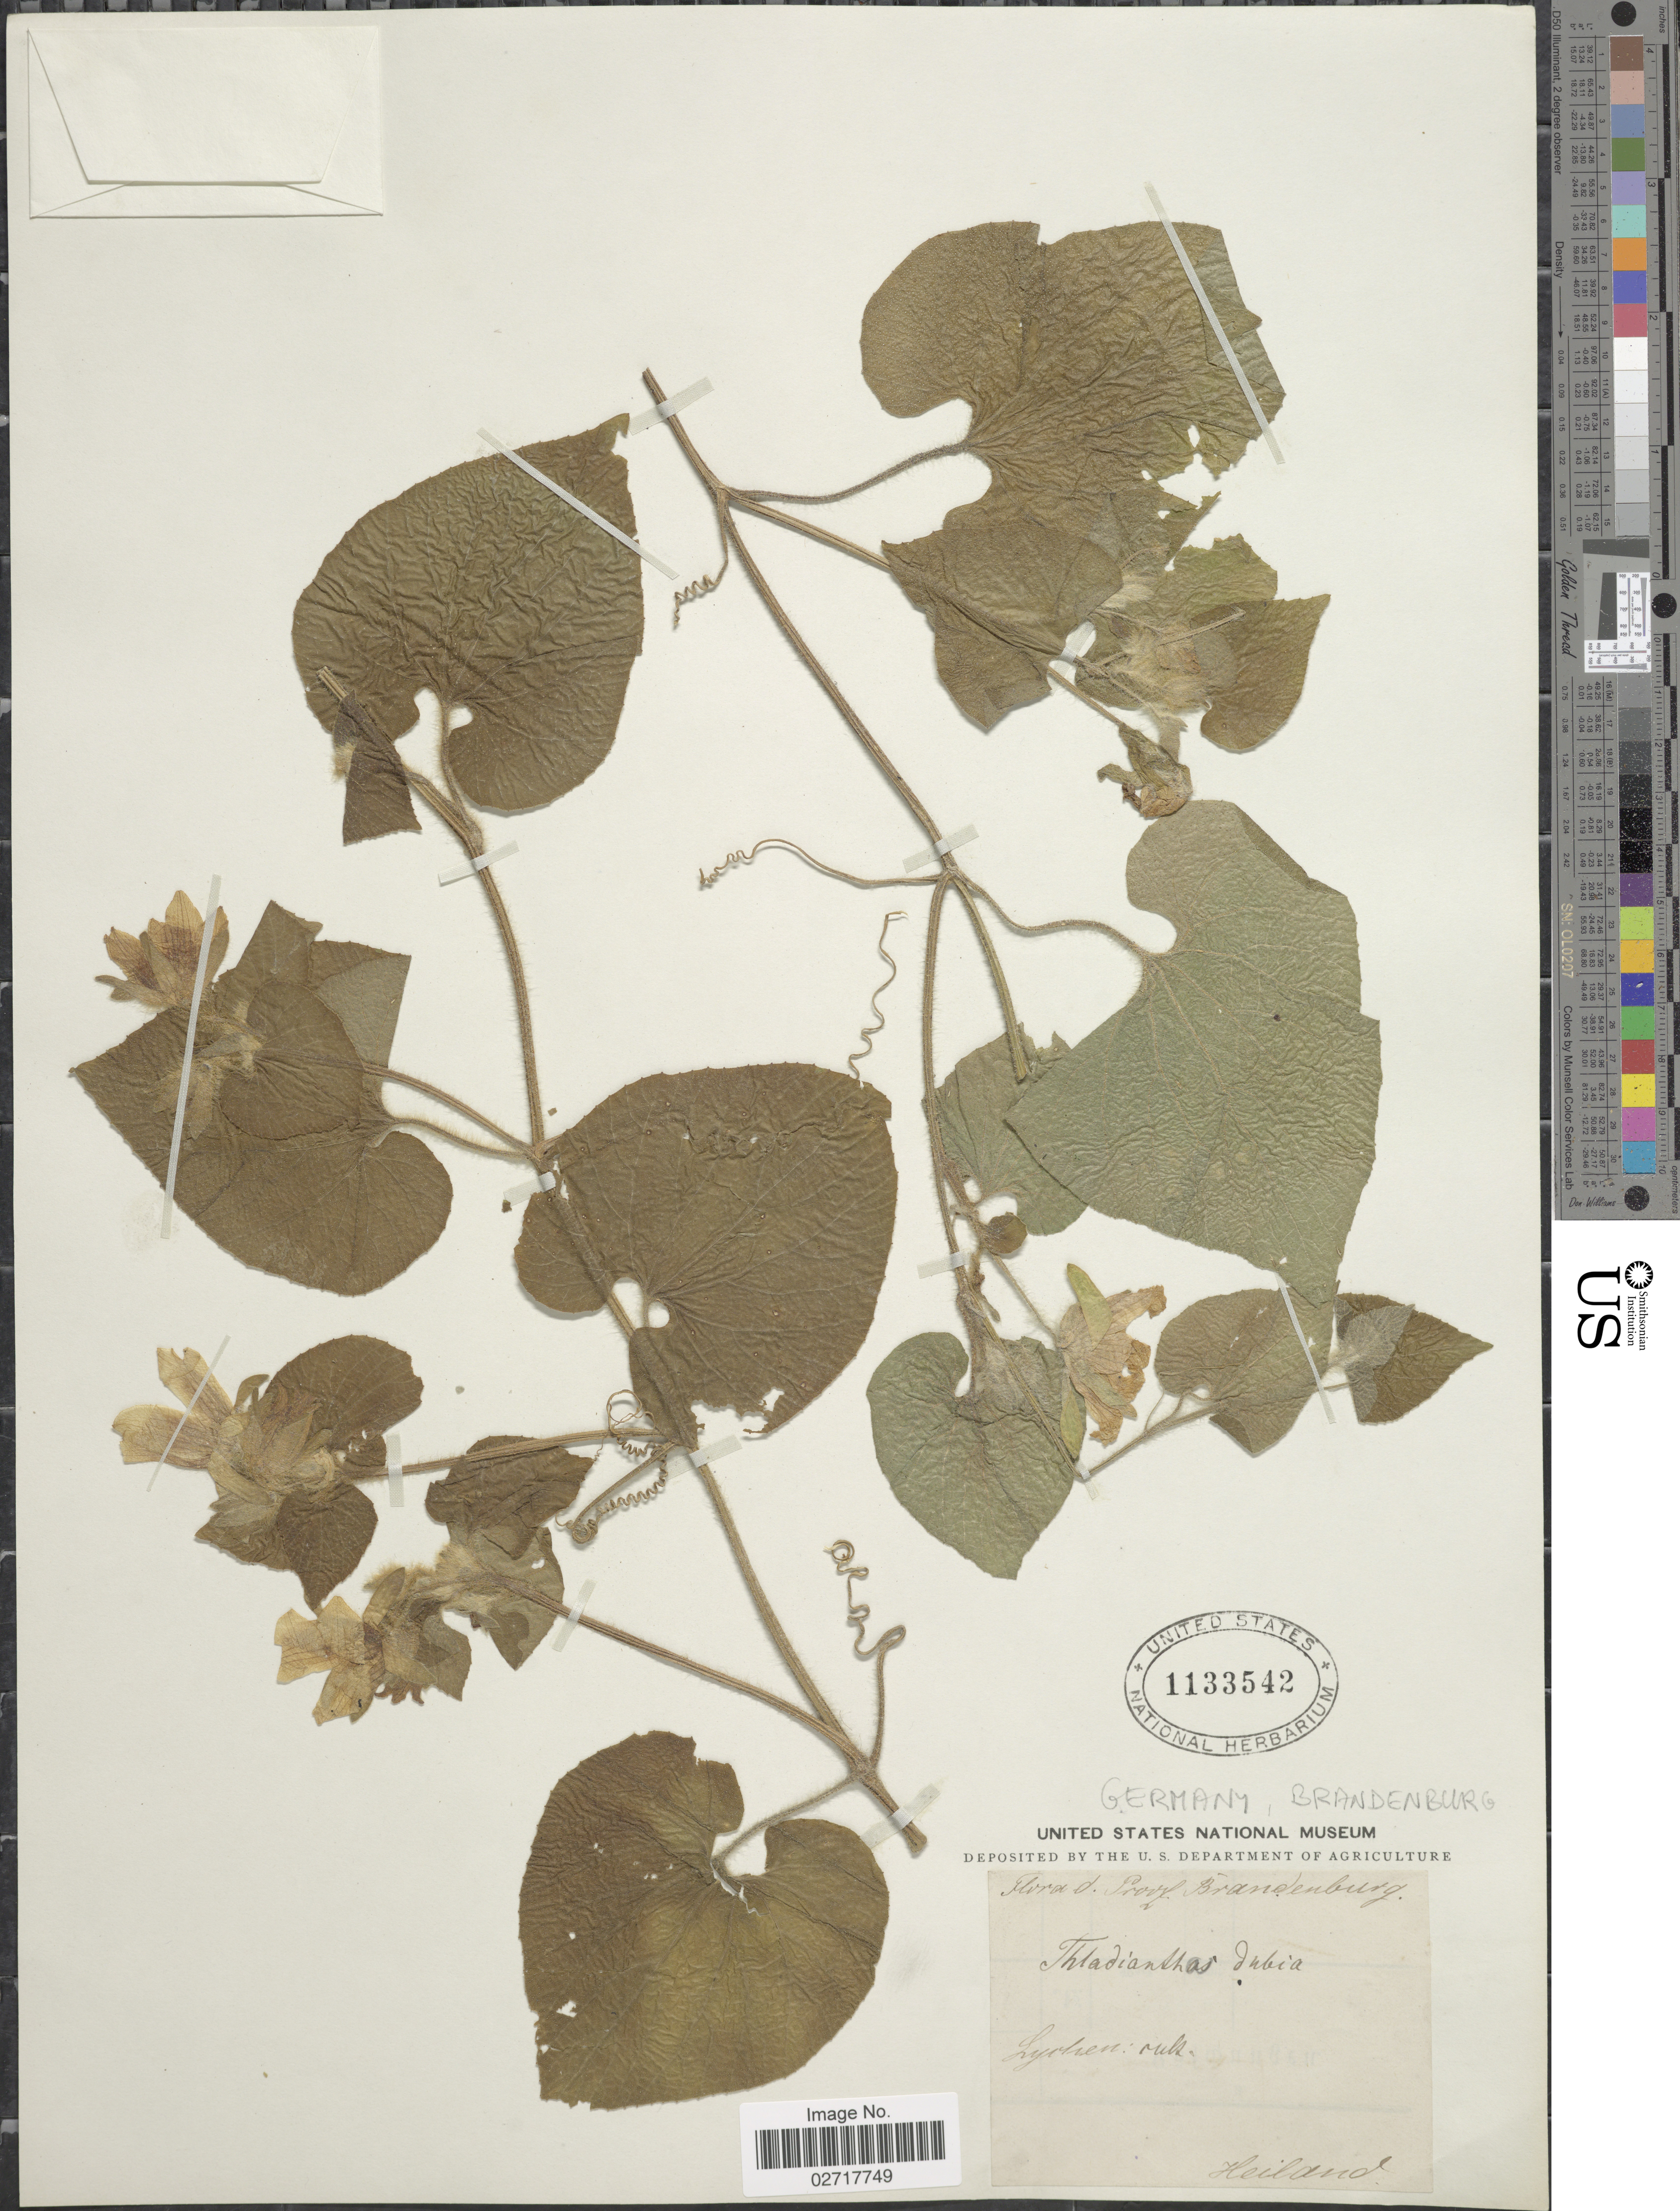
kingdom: Plantae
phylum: Tracheophyta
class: Magnoliopsida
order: Cucurbitales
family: Cucurbitaceae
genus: Thladiantha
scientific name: Thladiantha dubia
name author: Bunge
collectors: -. Heiland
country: Germany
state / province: Brandenburg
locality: Lychen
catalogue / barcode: US 1133542